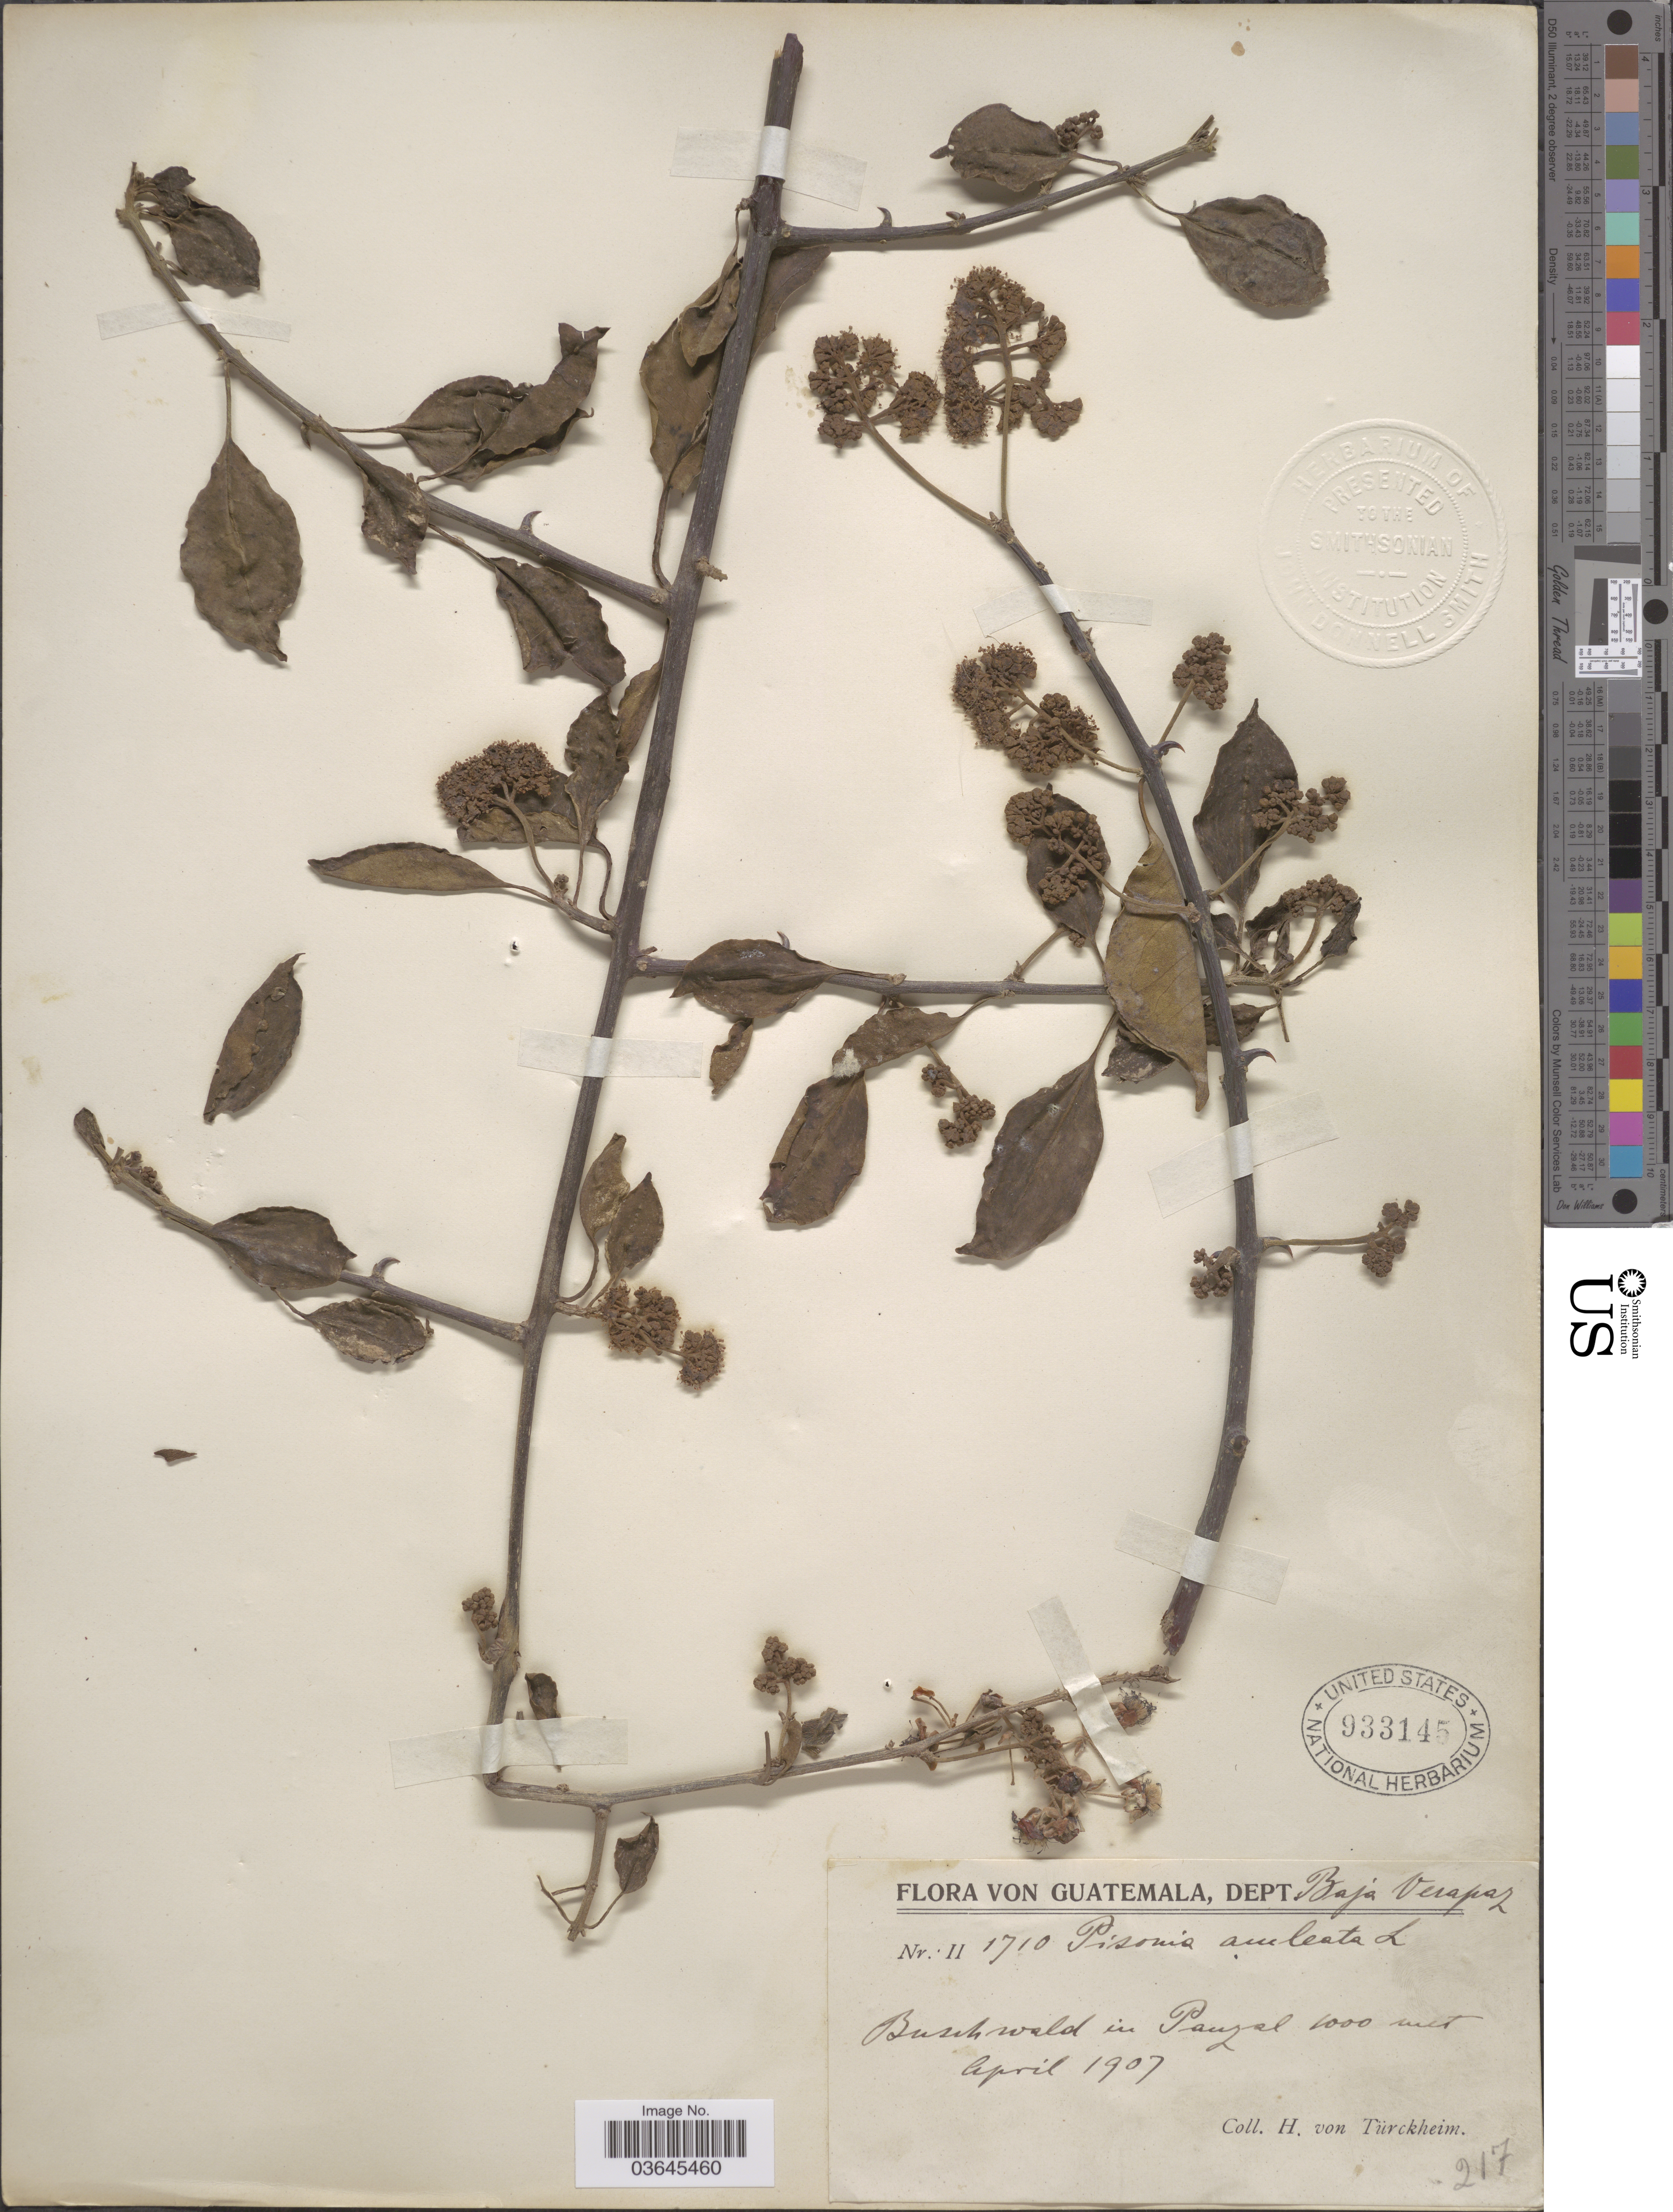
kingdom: Plantae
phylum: Tracheophyta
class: Magnoliopsida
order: Caryophyllales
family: Nyctaginaceae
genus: Pisonia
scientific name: Pisonia aculeata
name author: L.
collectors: H. von Türckheim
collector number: II1710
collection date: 1907-04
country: Guatemala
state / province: Baja Verapaz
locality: Dept. Baja Verapaz. Buschwald in Panzal.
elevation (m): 1000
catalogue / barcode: US 933145